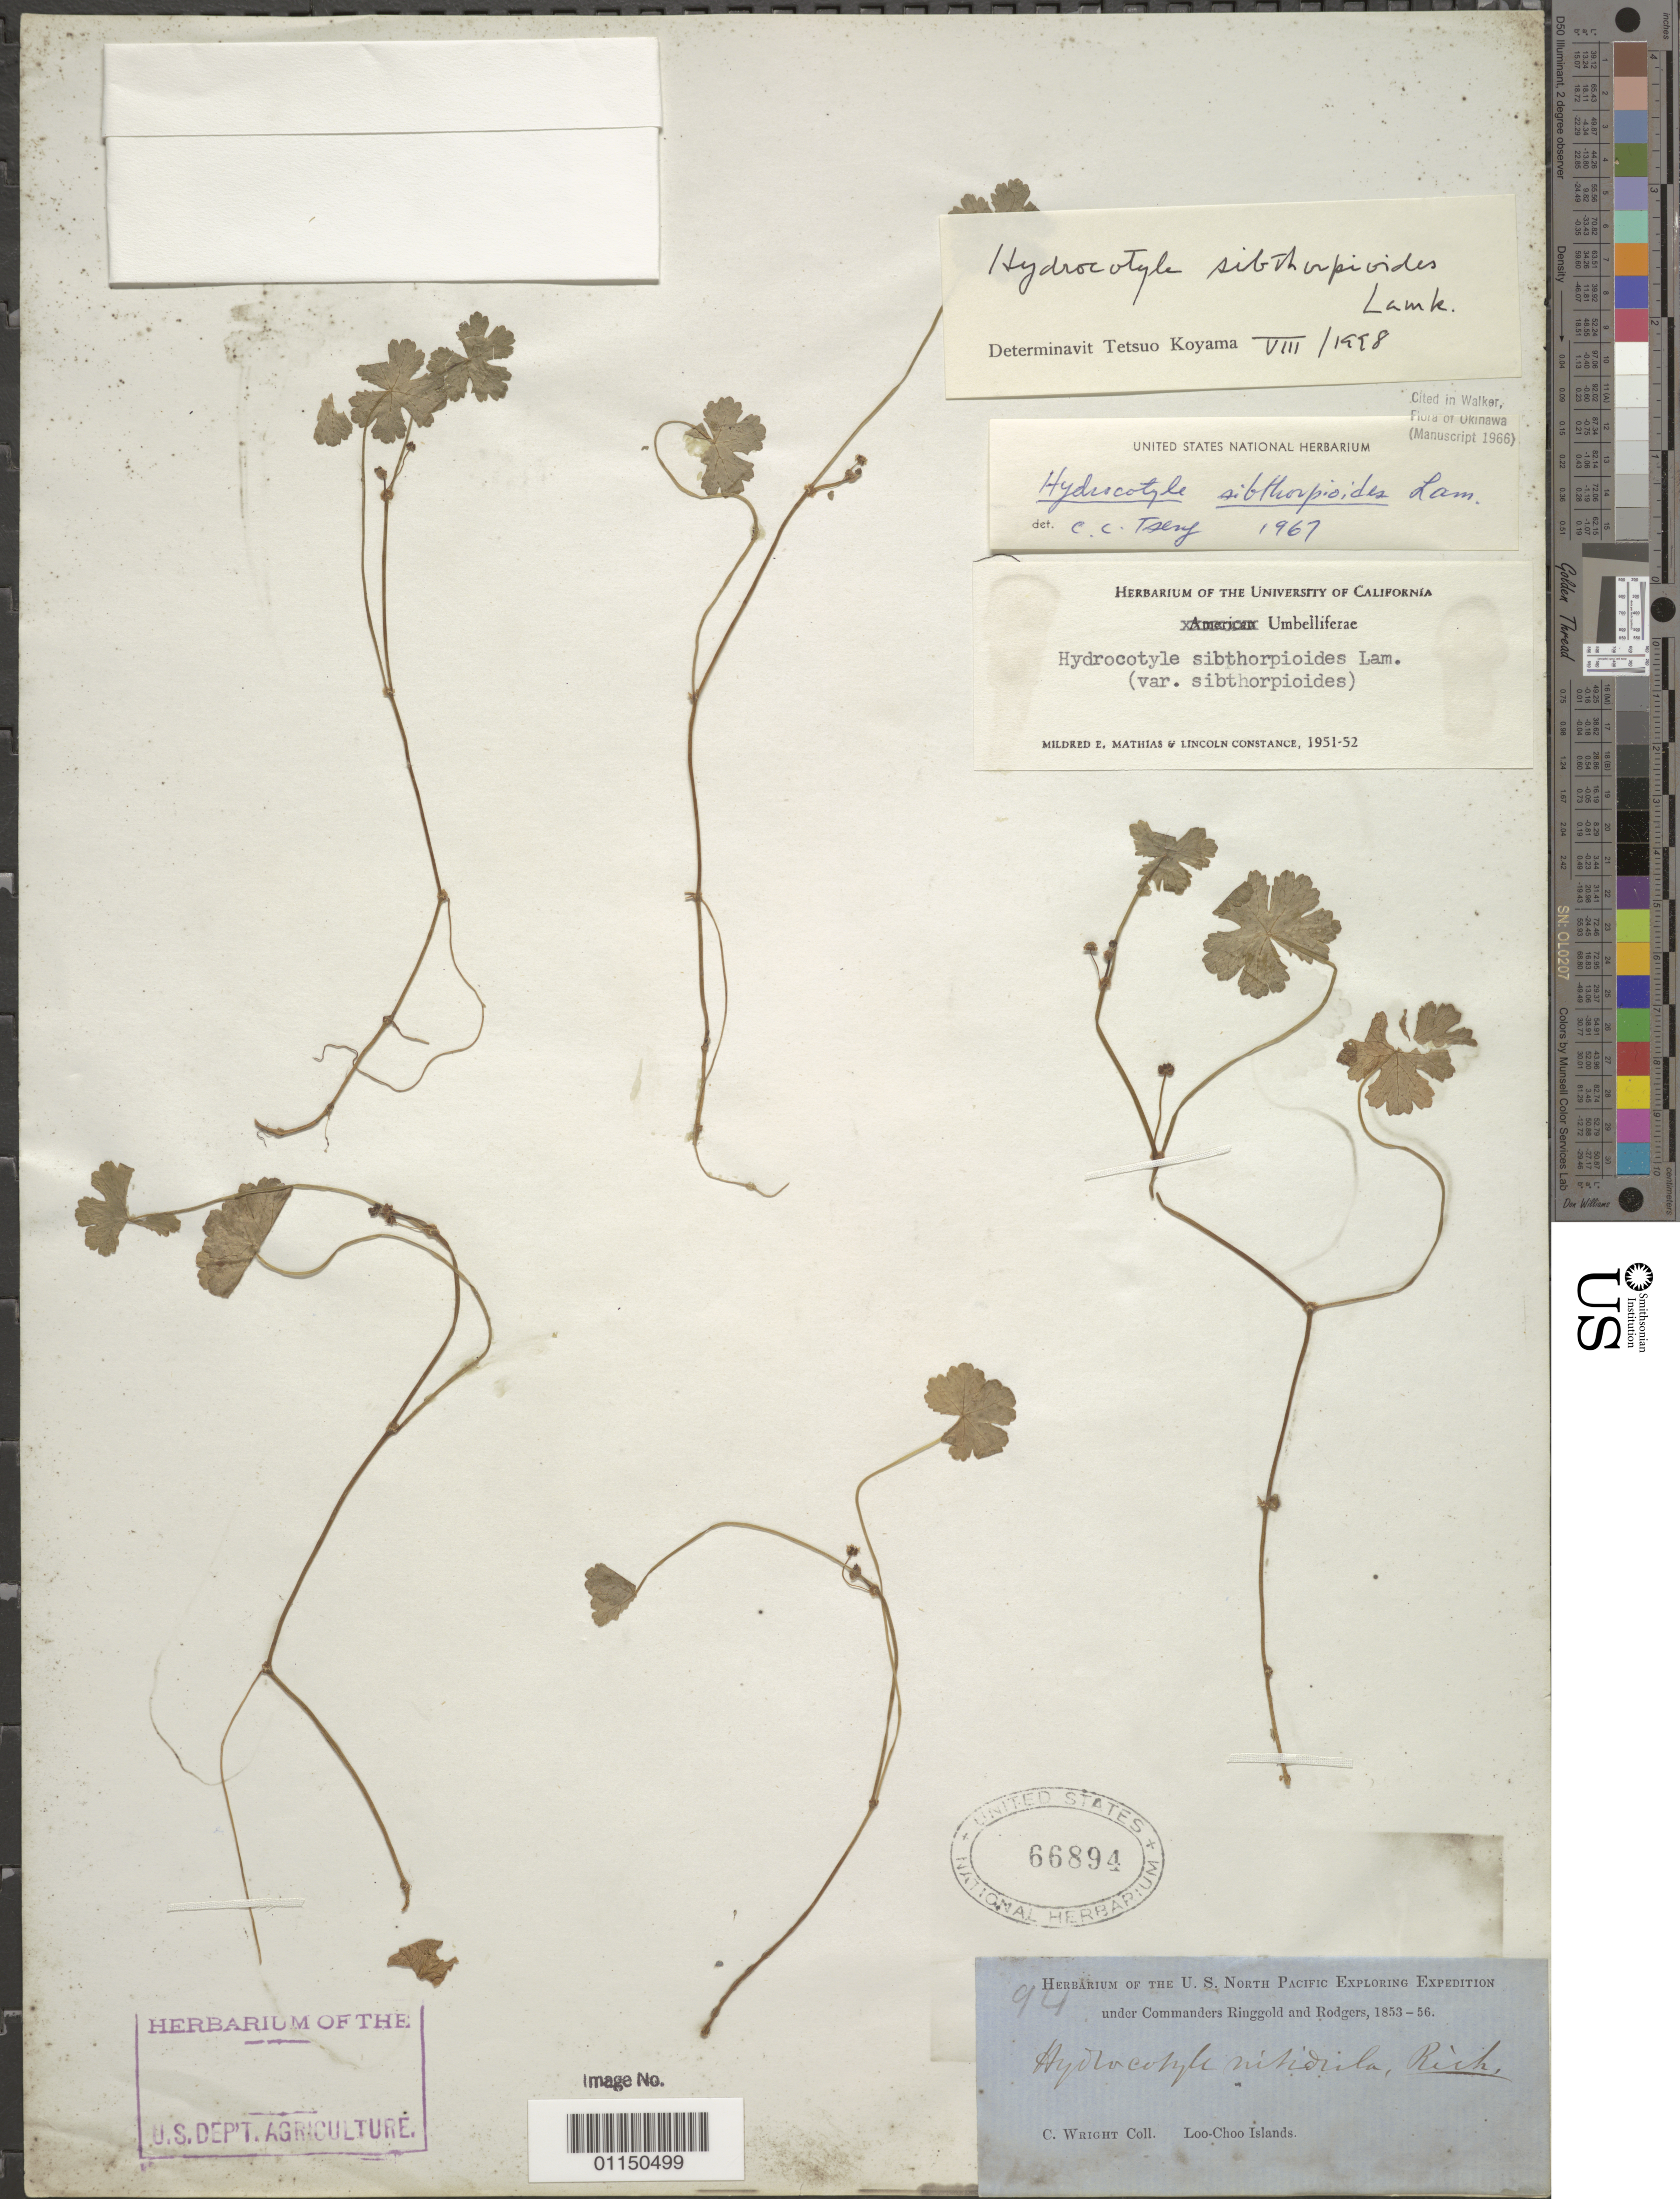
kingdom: Plantae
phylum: Tracheophyta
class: Magnoliopsida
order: Apiales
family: Araliaceae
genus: Hydrocotyle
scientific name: Hydrocotyle sibthorpioides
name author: Lam.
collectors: C. Wright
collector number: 94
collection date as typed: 1853 to -- --- 1856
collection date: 1853/1856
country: Japan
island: Ryukyu Islands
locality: Loo Choo Islands.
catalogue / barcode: US 66894